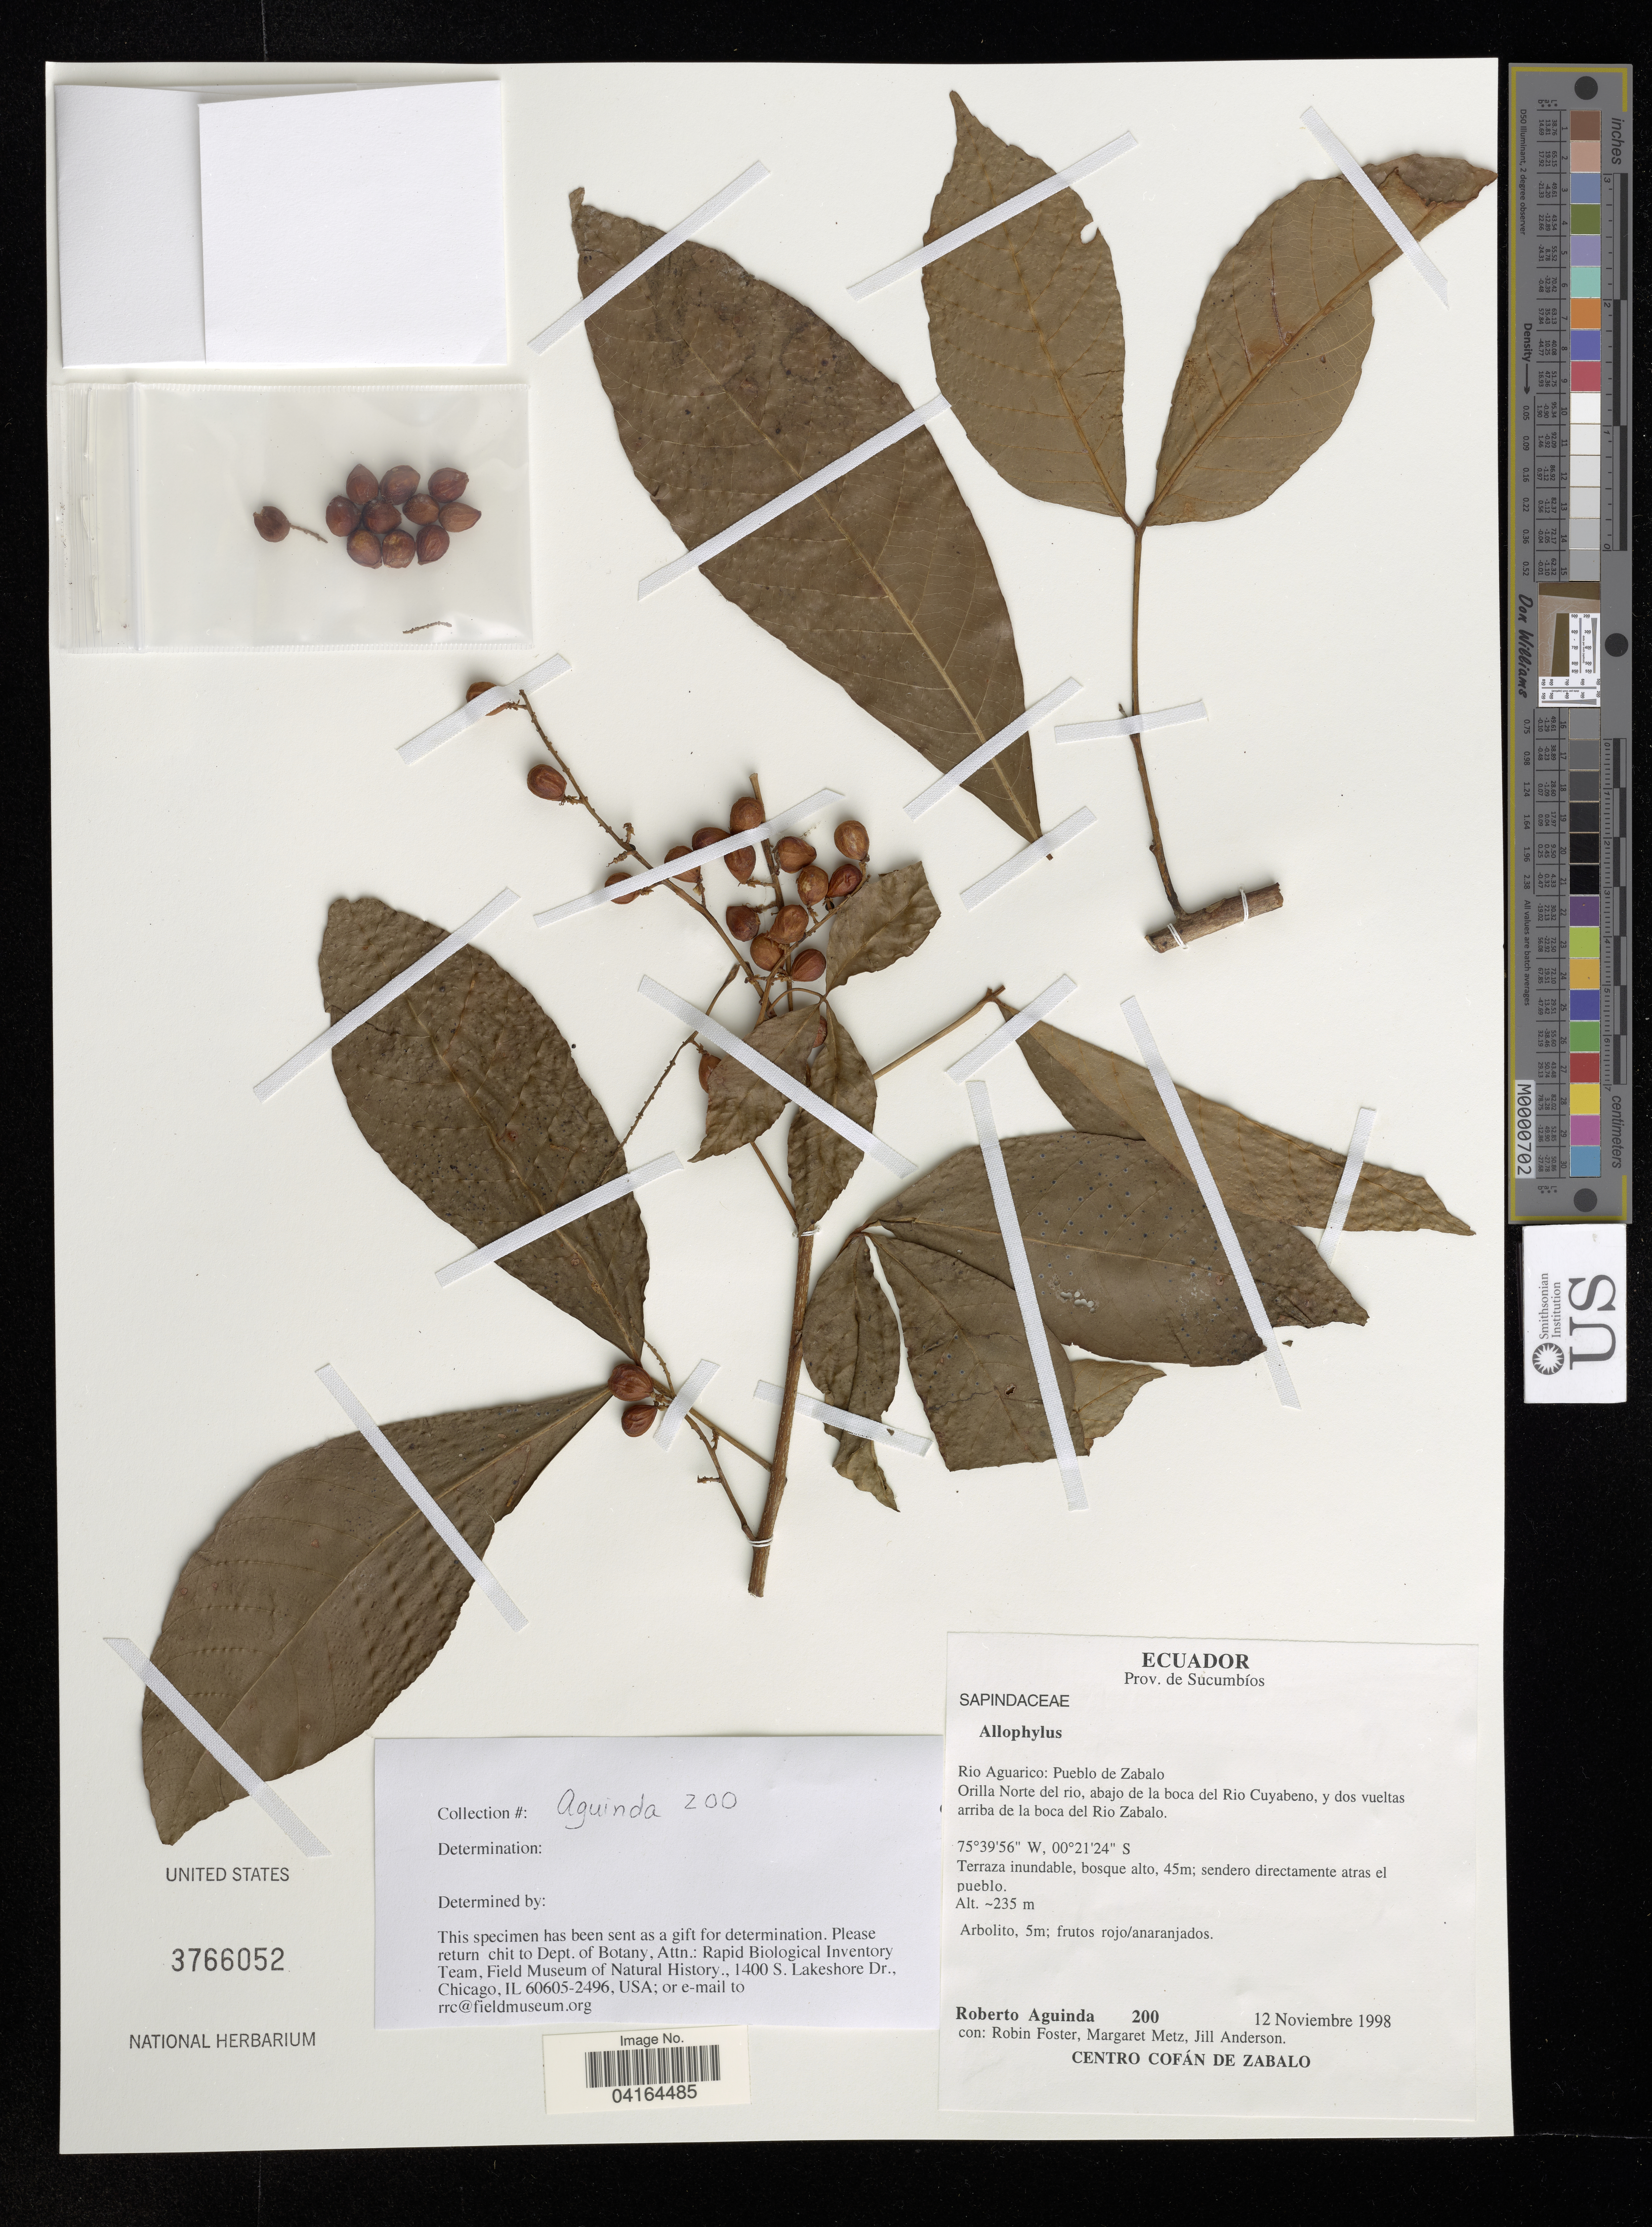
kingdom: Plantae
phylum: Tracheophyta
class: Magnoliopsida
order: Sapindales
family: Sapindaceae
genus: Allophylus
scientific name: Allophylus sp.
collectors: R. Aguinda, R. B. Foster, M. Metz & J. Anderson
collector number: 200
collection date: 1998-11-12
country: Ecuador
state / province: Sucumbíos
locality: Prov. de Sucumbíos. Rio Aguarico: Pueblo de Zabalo. Orilla Norte del rio, abajo de la boca del Rio Cuyabeno, y dos vueltes arriba de la boca del Rio Zabalo.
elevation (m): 235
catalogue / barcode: US 3766052